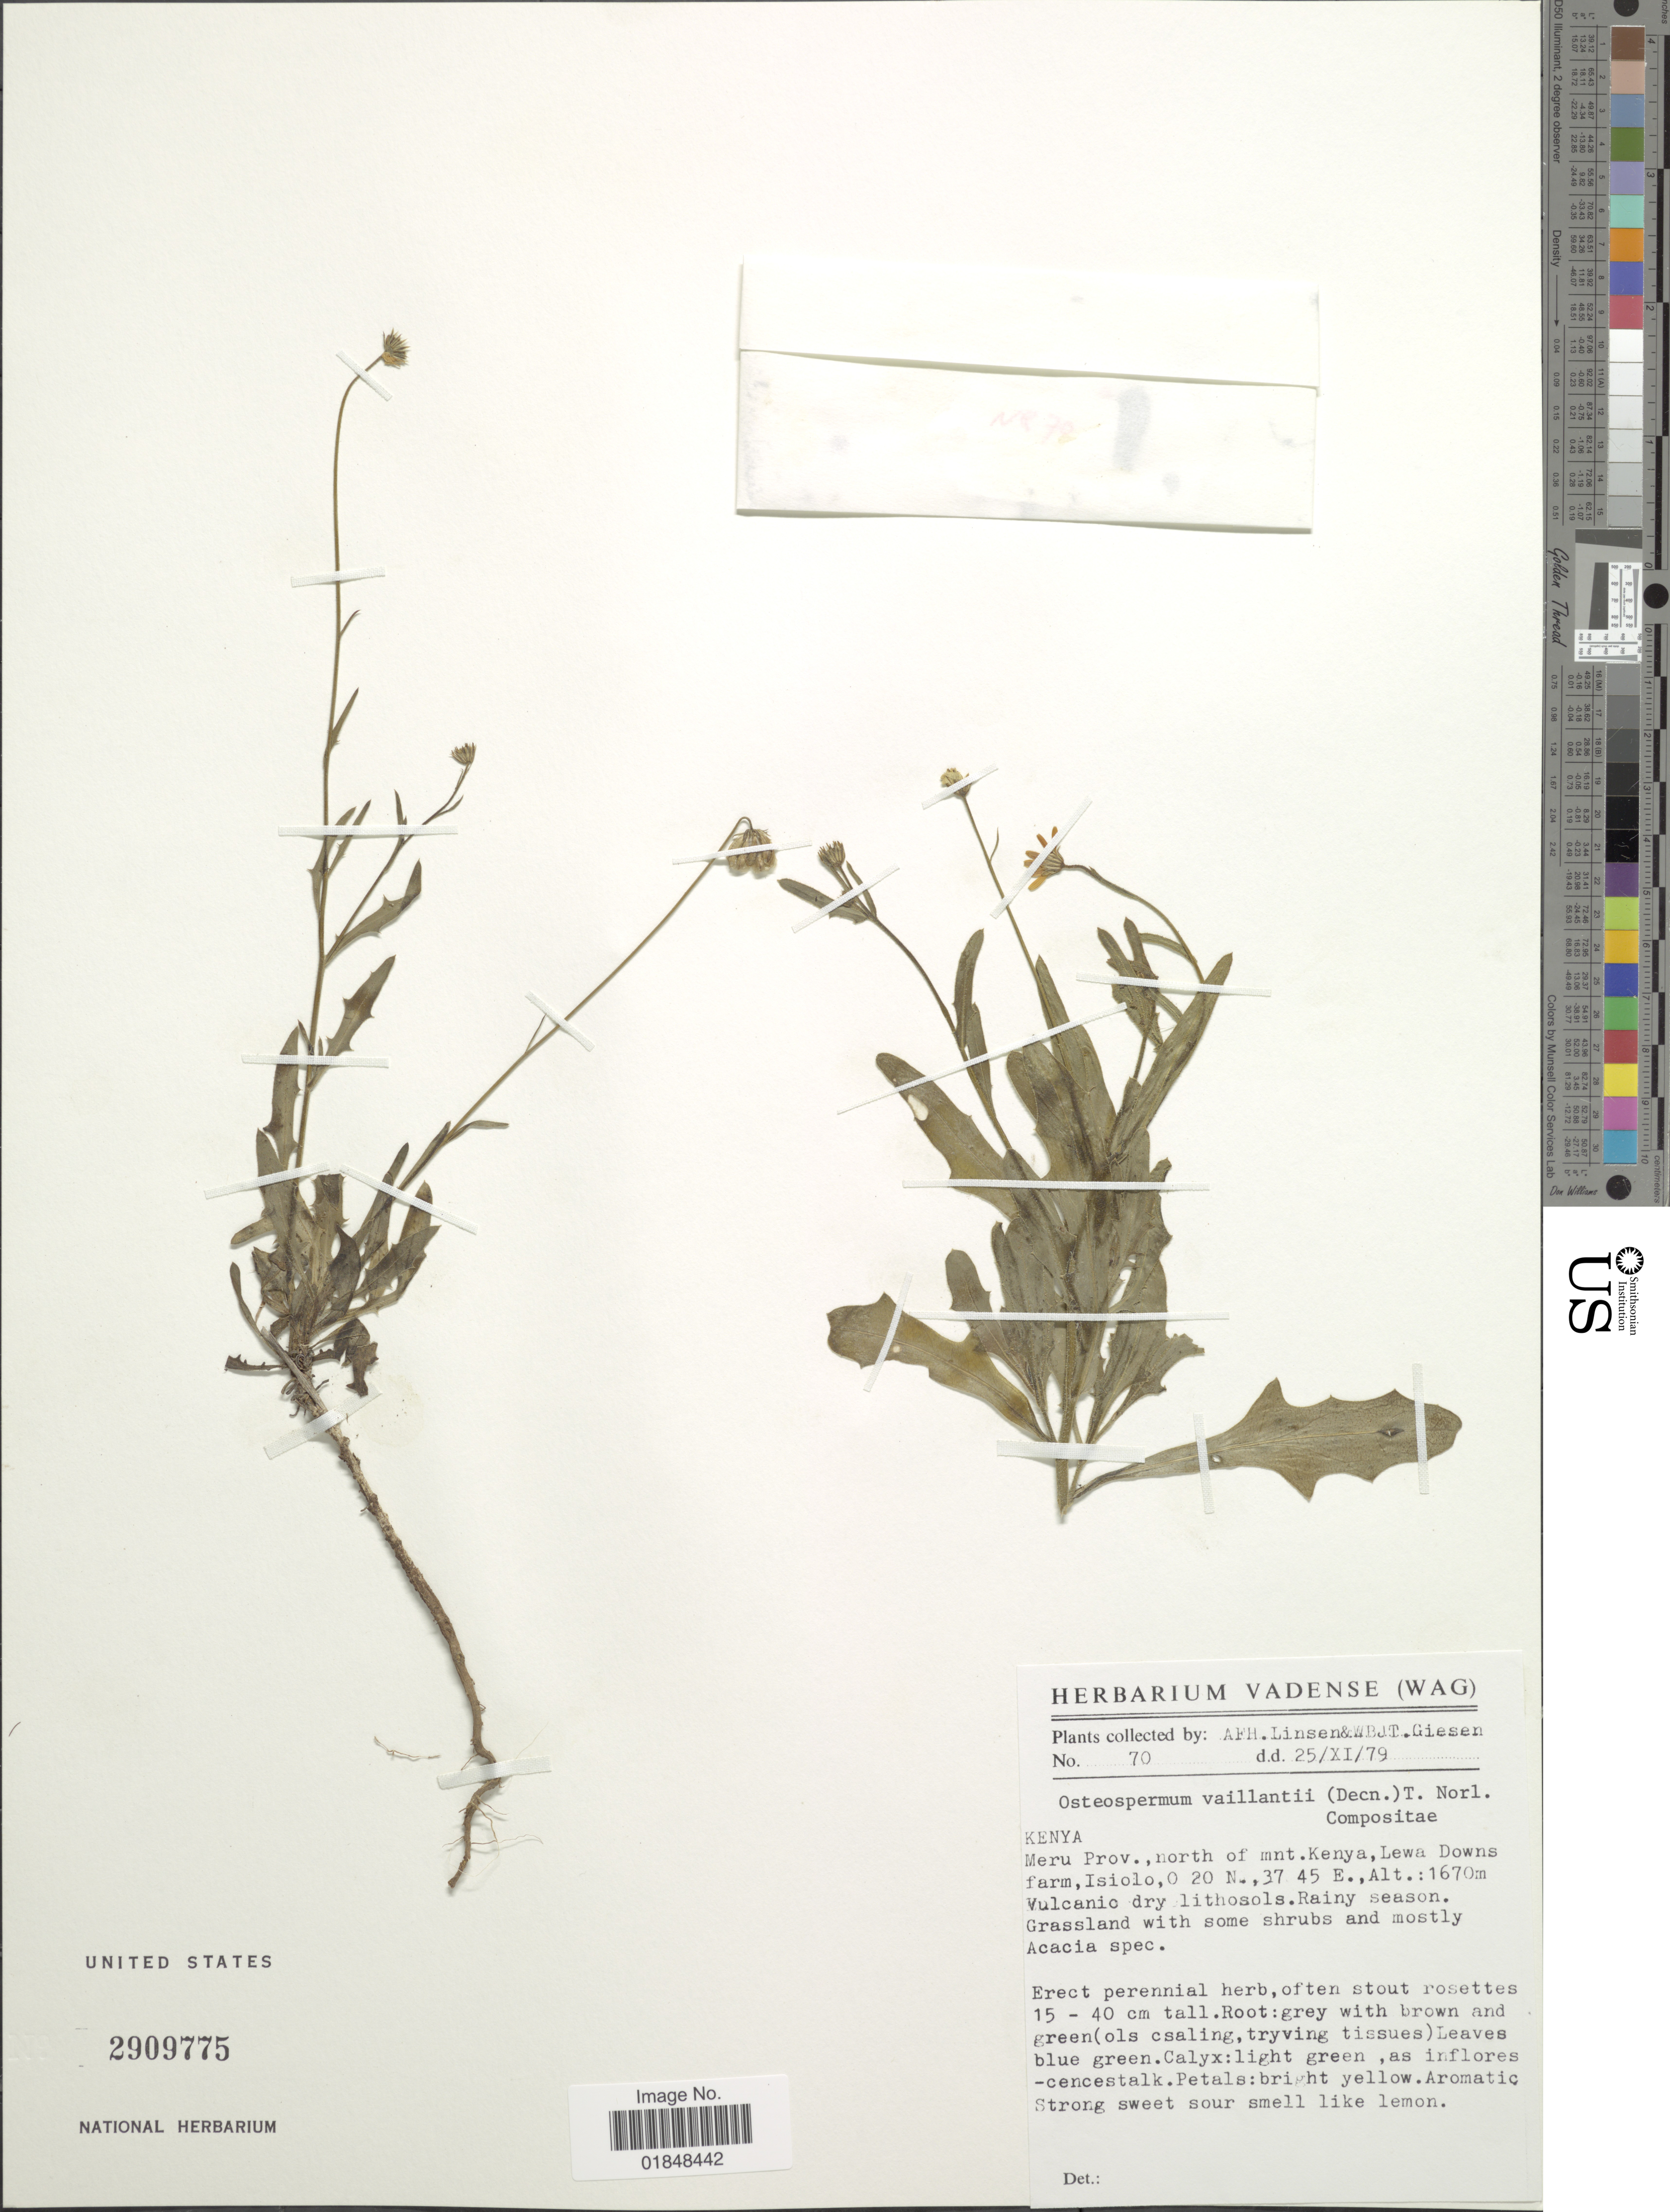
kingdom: Plantae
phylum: Tracheophyta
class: Magnoliopsida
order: Asterales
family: Asteraceae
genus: Osteospermum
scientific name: Osteospermum vailantii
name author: (Decne.) Norl.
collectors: A. Linsen & W. Giesen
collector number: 70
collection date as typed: Transcribed d/m/y: 25/11/79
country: Kenya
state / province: Meru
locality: North of mnt. Kenya, Lewa Downs farm, Isiolo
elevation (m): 1670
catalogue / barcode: US 2909775